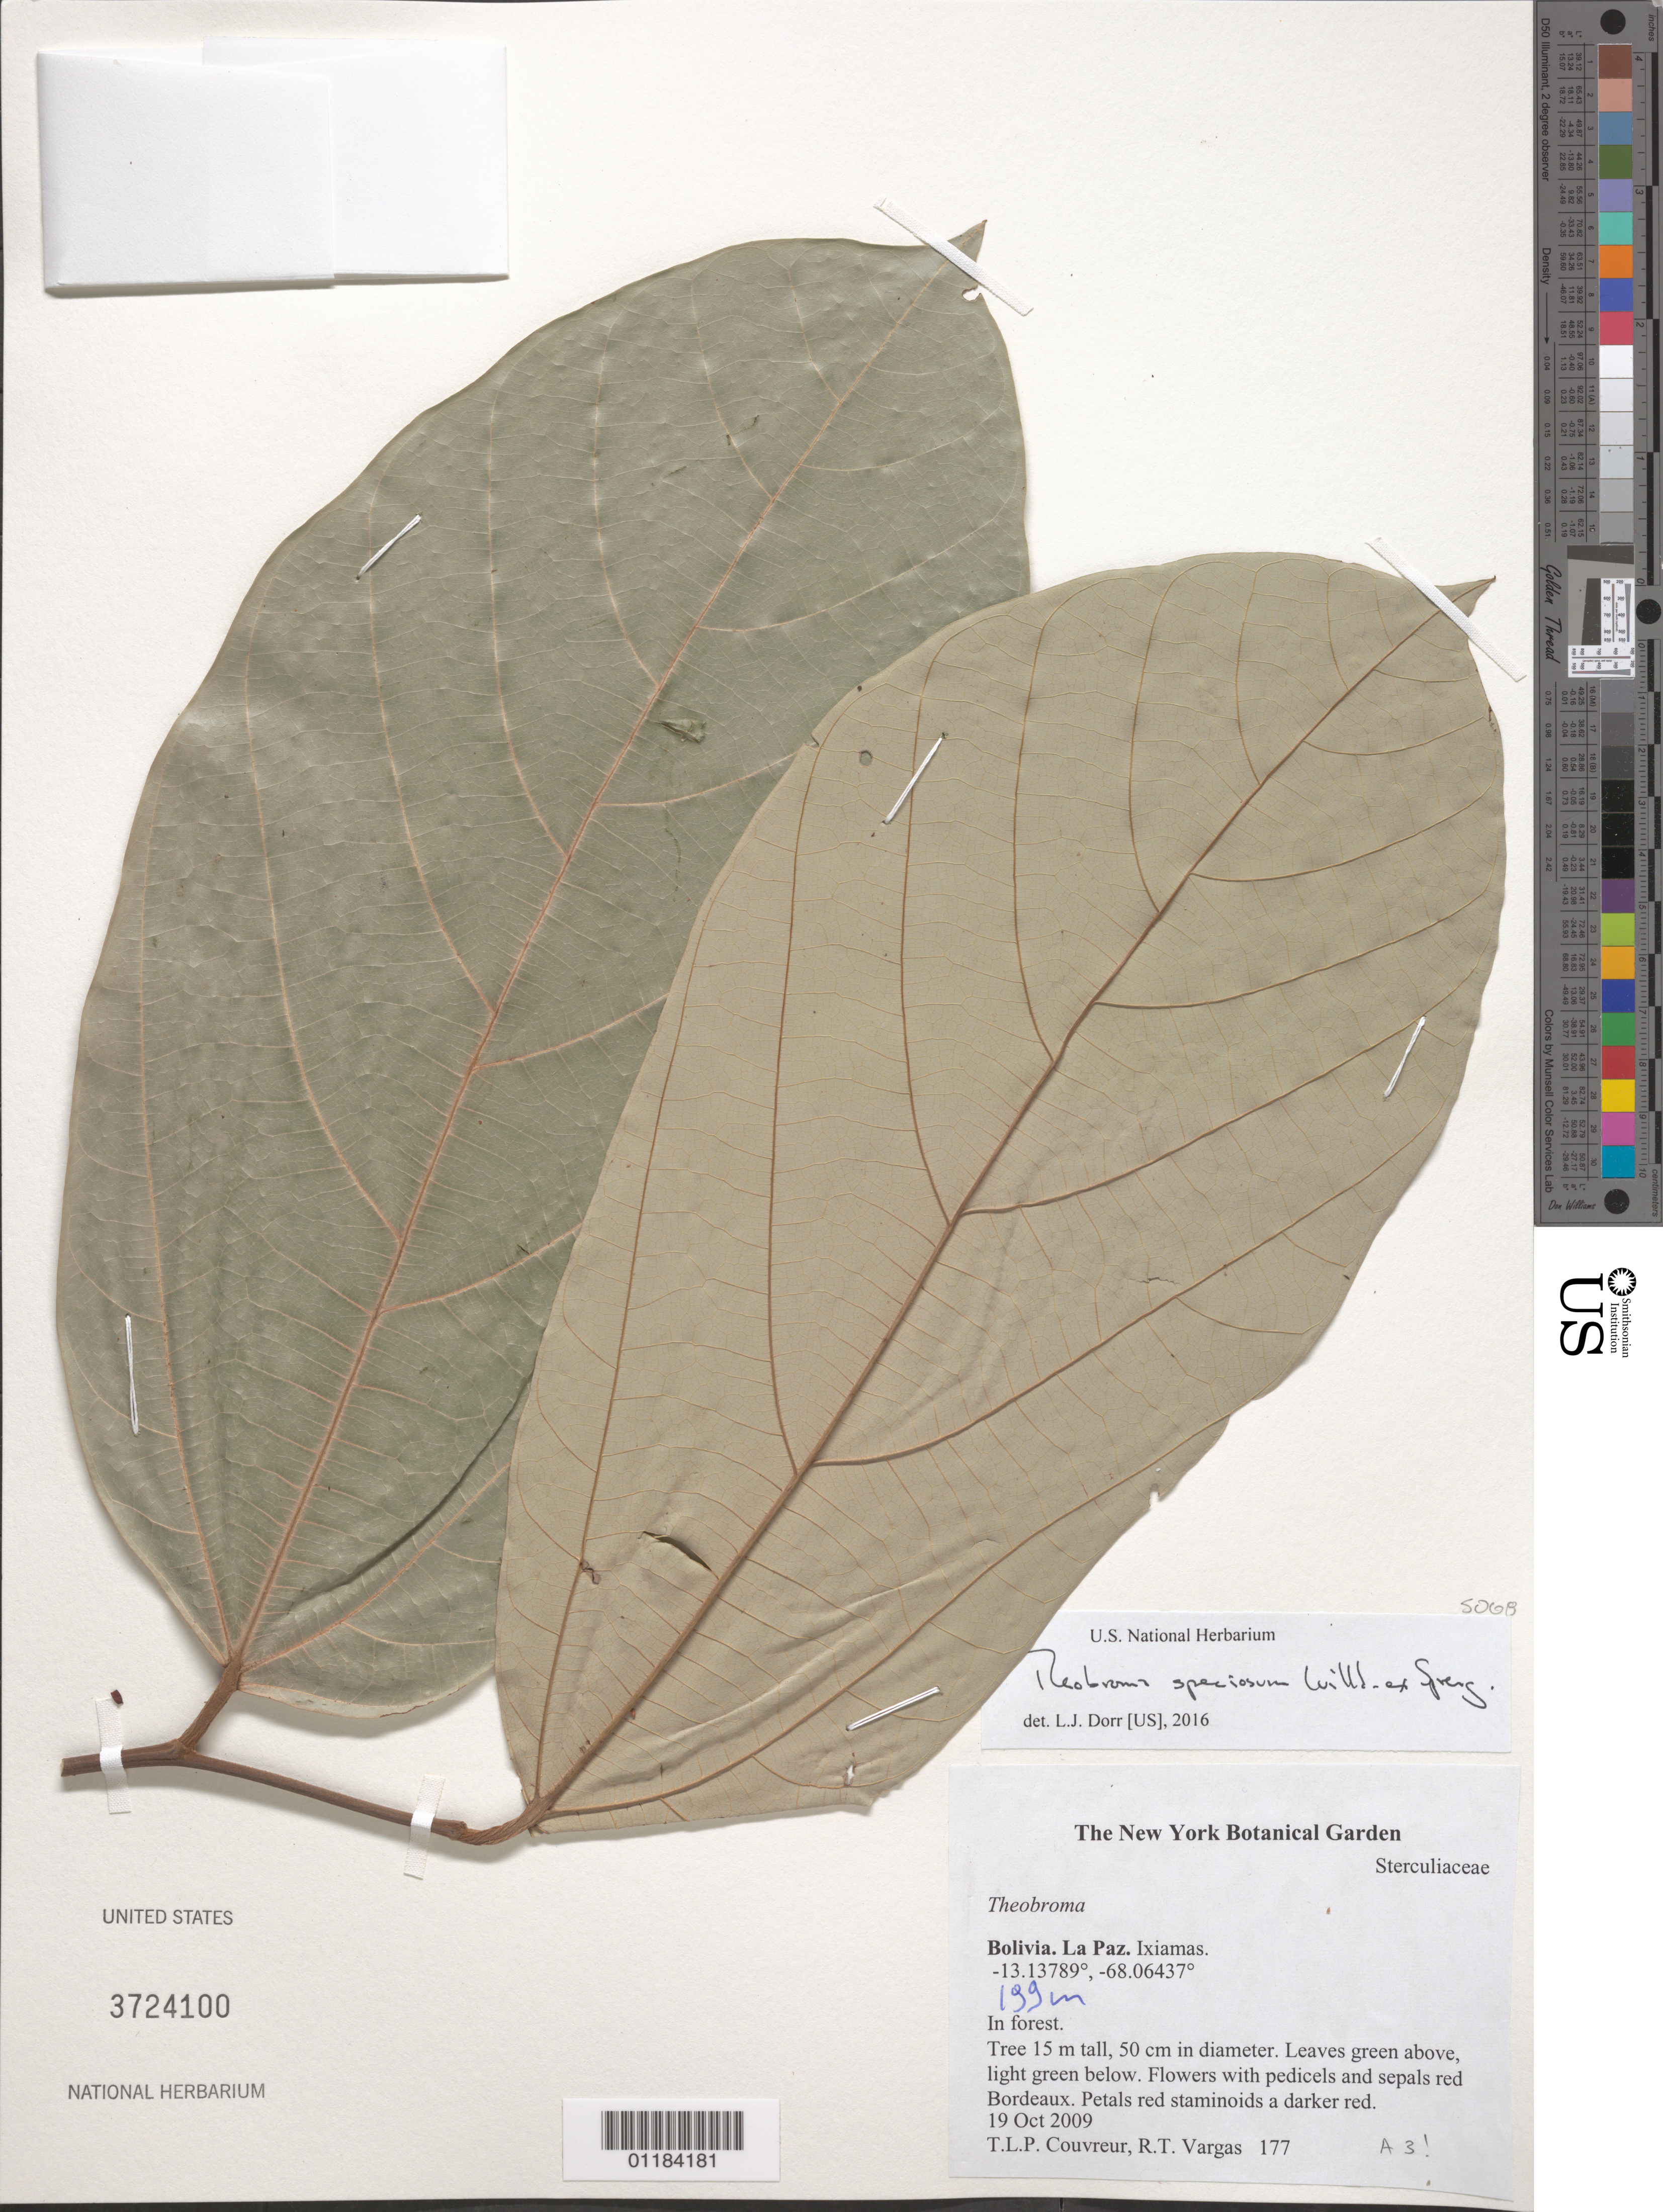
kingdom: Plantae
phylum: Tracheophyta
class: Magnoliopsida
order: Malvales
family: Malvaceae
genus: Theobroma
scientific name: Theobroma speciosum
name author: Willd. ex Spreng.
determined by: Dorr, L. J., (BOT), Smithsonian Institution - National Museum of Natural History (UNITED STATES)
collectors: T. Couvreur & R. Vargas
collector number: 177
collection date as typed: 19 Oct 2009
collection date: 2009-10-19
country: Bolivia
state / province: La Paz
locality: Ixiamas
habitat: forest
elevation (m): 199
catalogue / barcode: US 3724100